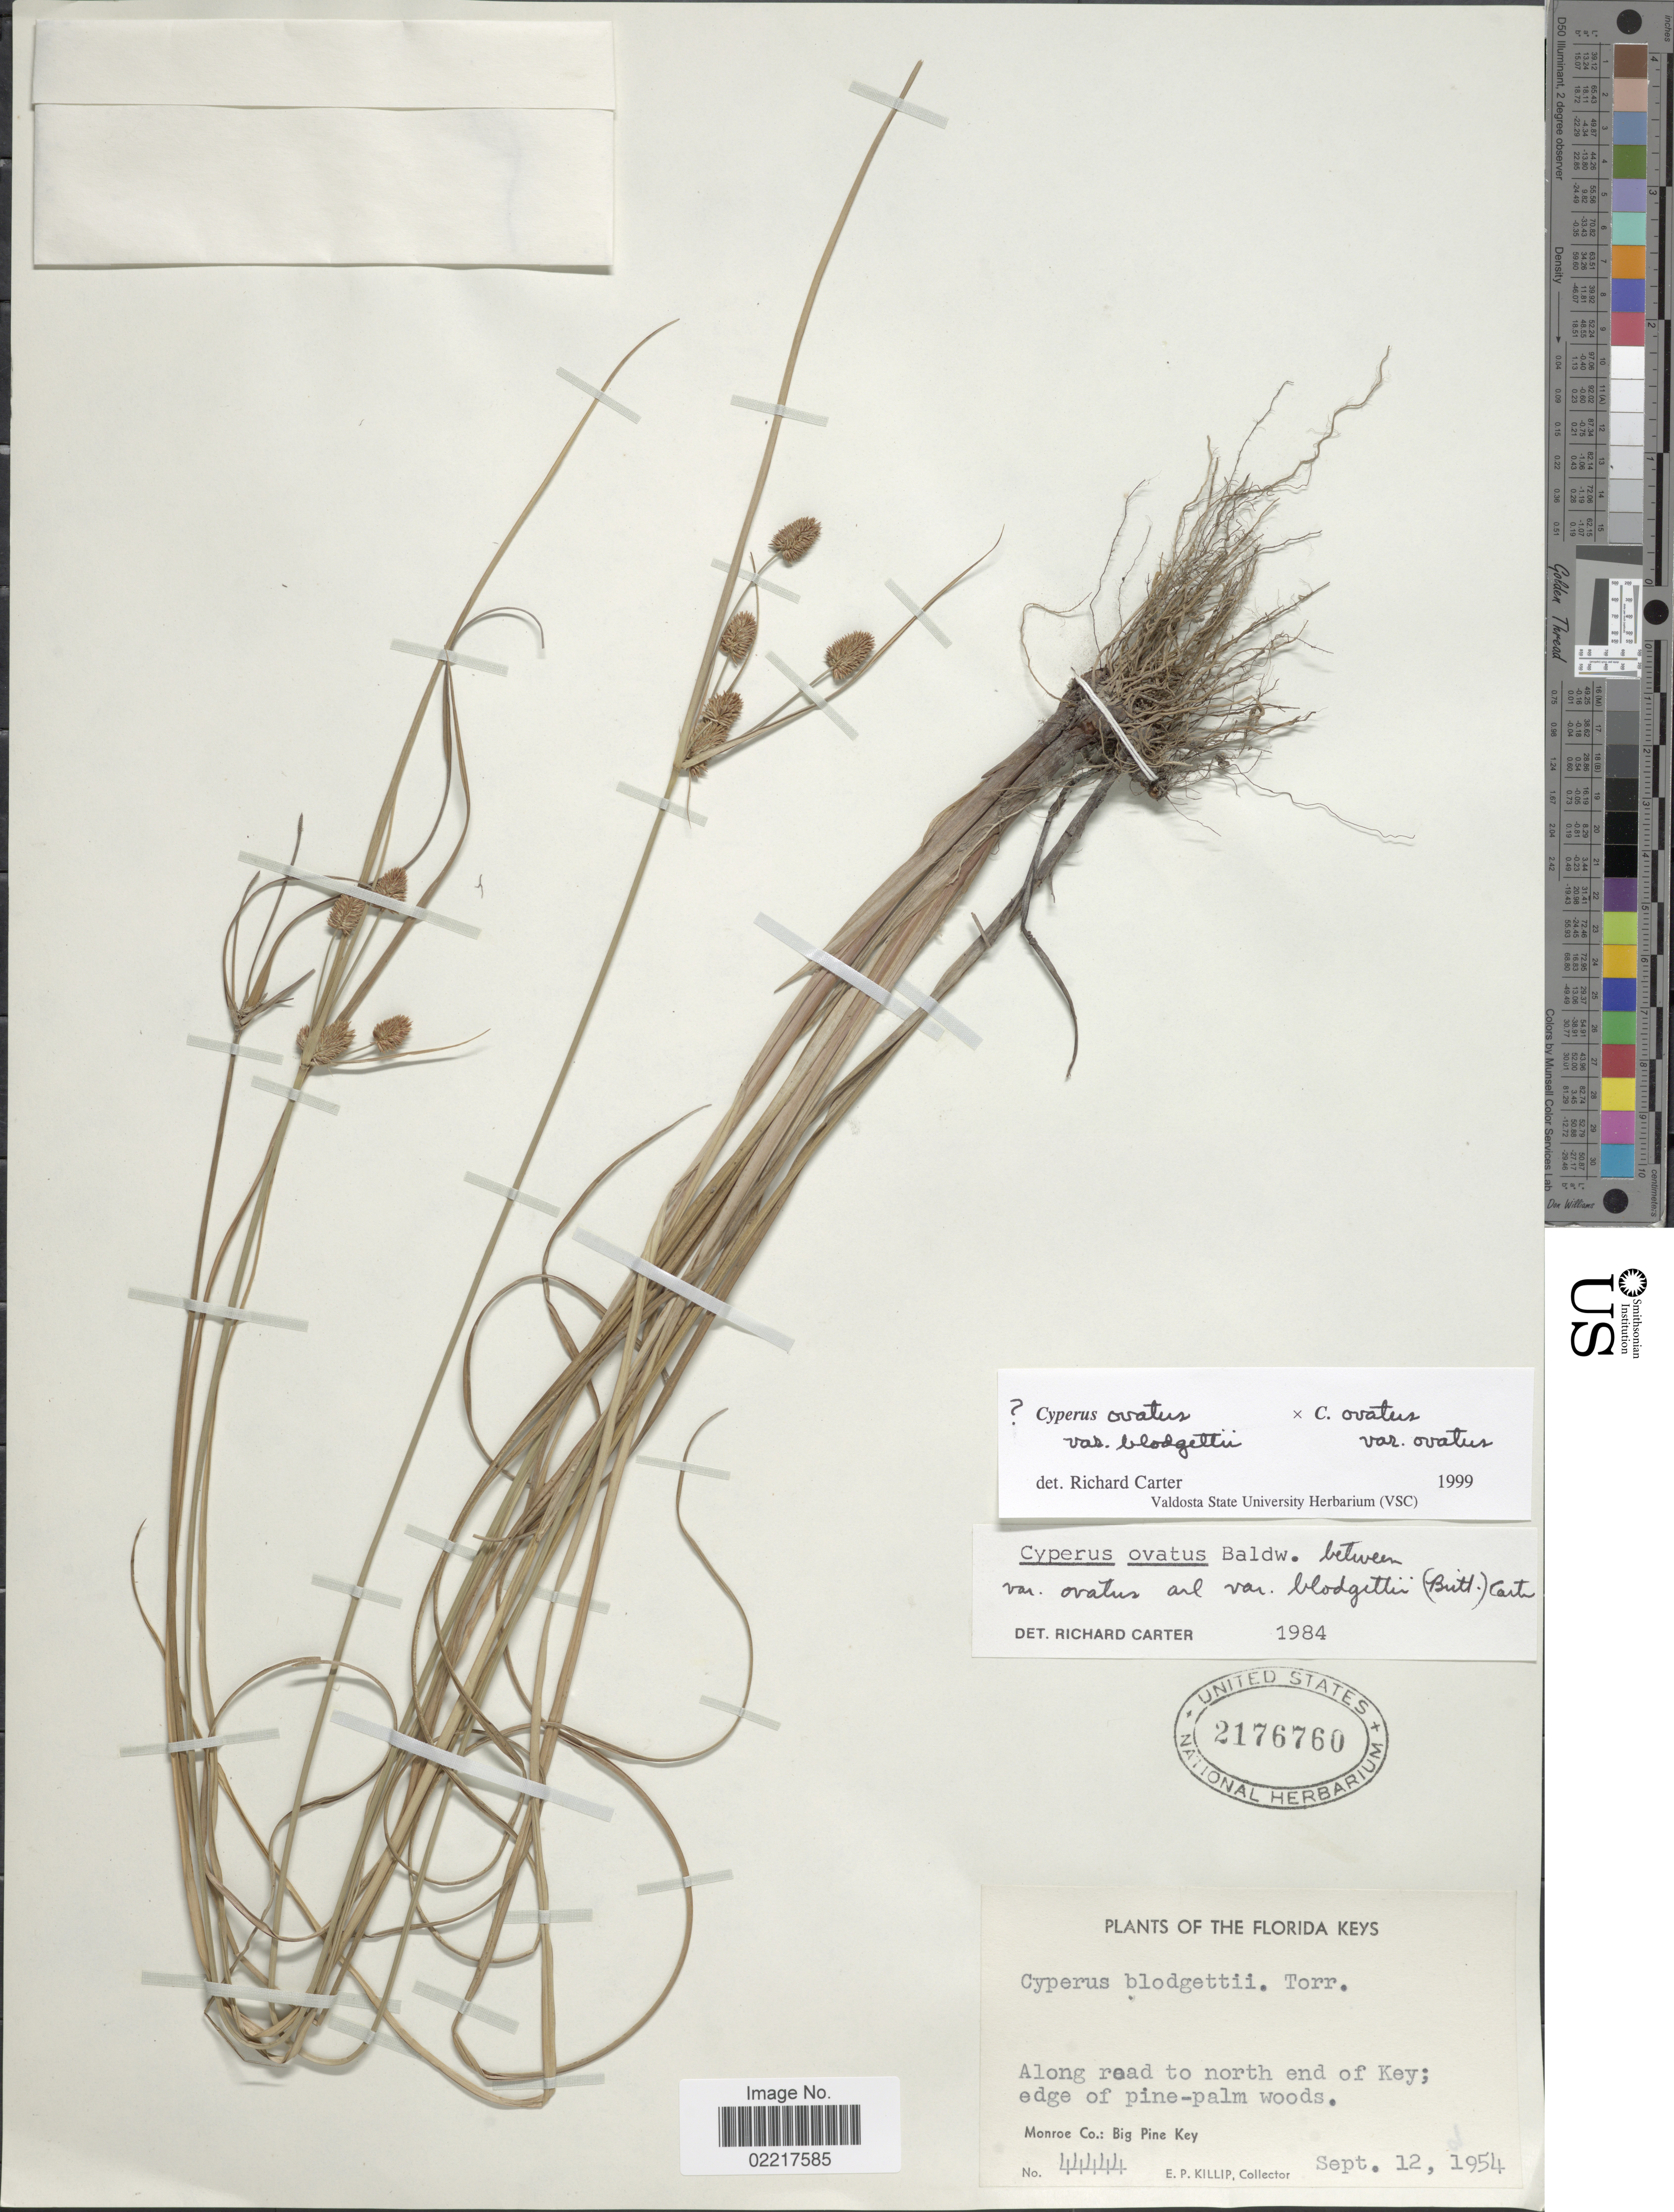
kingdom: Plantae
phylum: Tracheophyta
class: Liliopsida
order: Poales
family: Cyperaceae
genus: Cyperus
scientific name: Cyperus ovatus var. blodgettii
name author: (Britton) R. Carter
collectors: E. P. Killip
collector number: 44444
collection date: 1954-09-12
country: United States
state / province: Florida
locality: The Florida Keys, Along road to north end of Key; edge of pine-palm woods. Monroe Co: Big Pine Key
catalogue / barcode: US 2176760